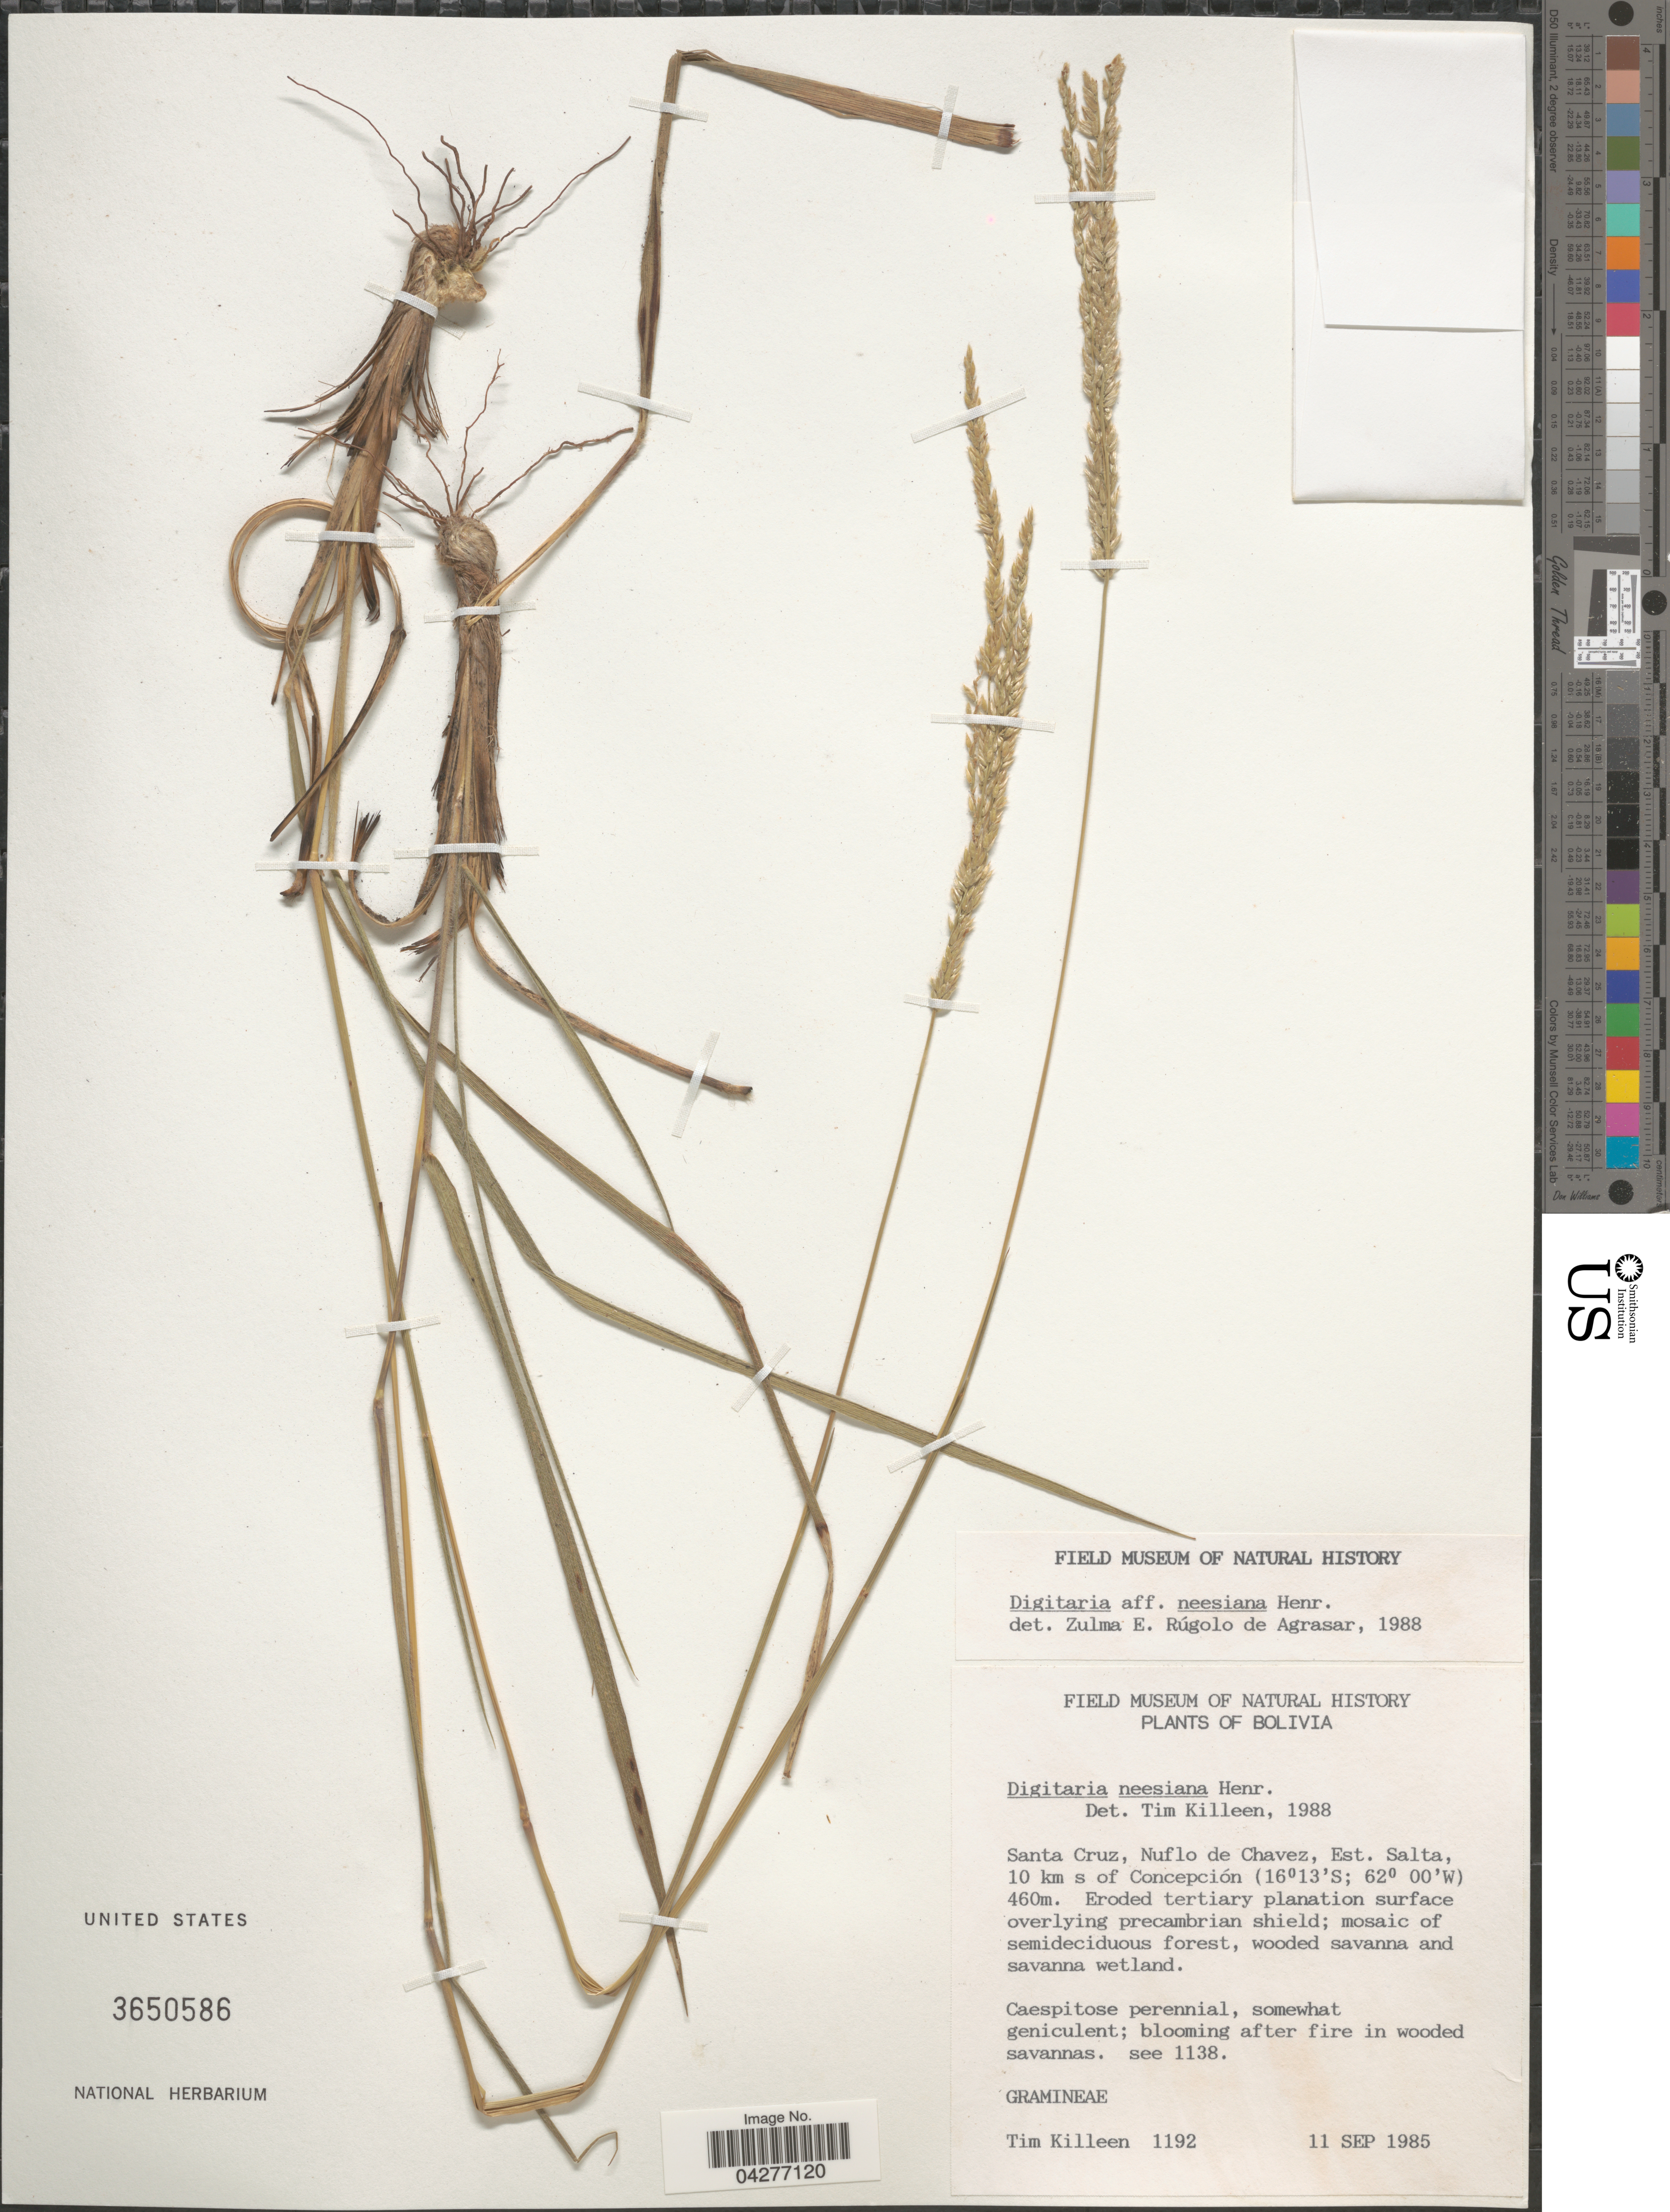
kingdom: Plantae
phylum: Tracheophyta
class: Liliopsida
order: Poales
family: Poaceae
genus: Digitaria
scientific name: Digitaria neesiana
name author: Henr.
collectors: T. J. Killeen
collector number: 1192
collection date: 1985-09-11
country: Bolivia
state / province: Santa Cruz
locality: Nuflo de Chavez, Est. Salta, 10 km s of Concepción.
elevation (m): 460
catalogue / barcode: US 3650586